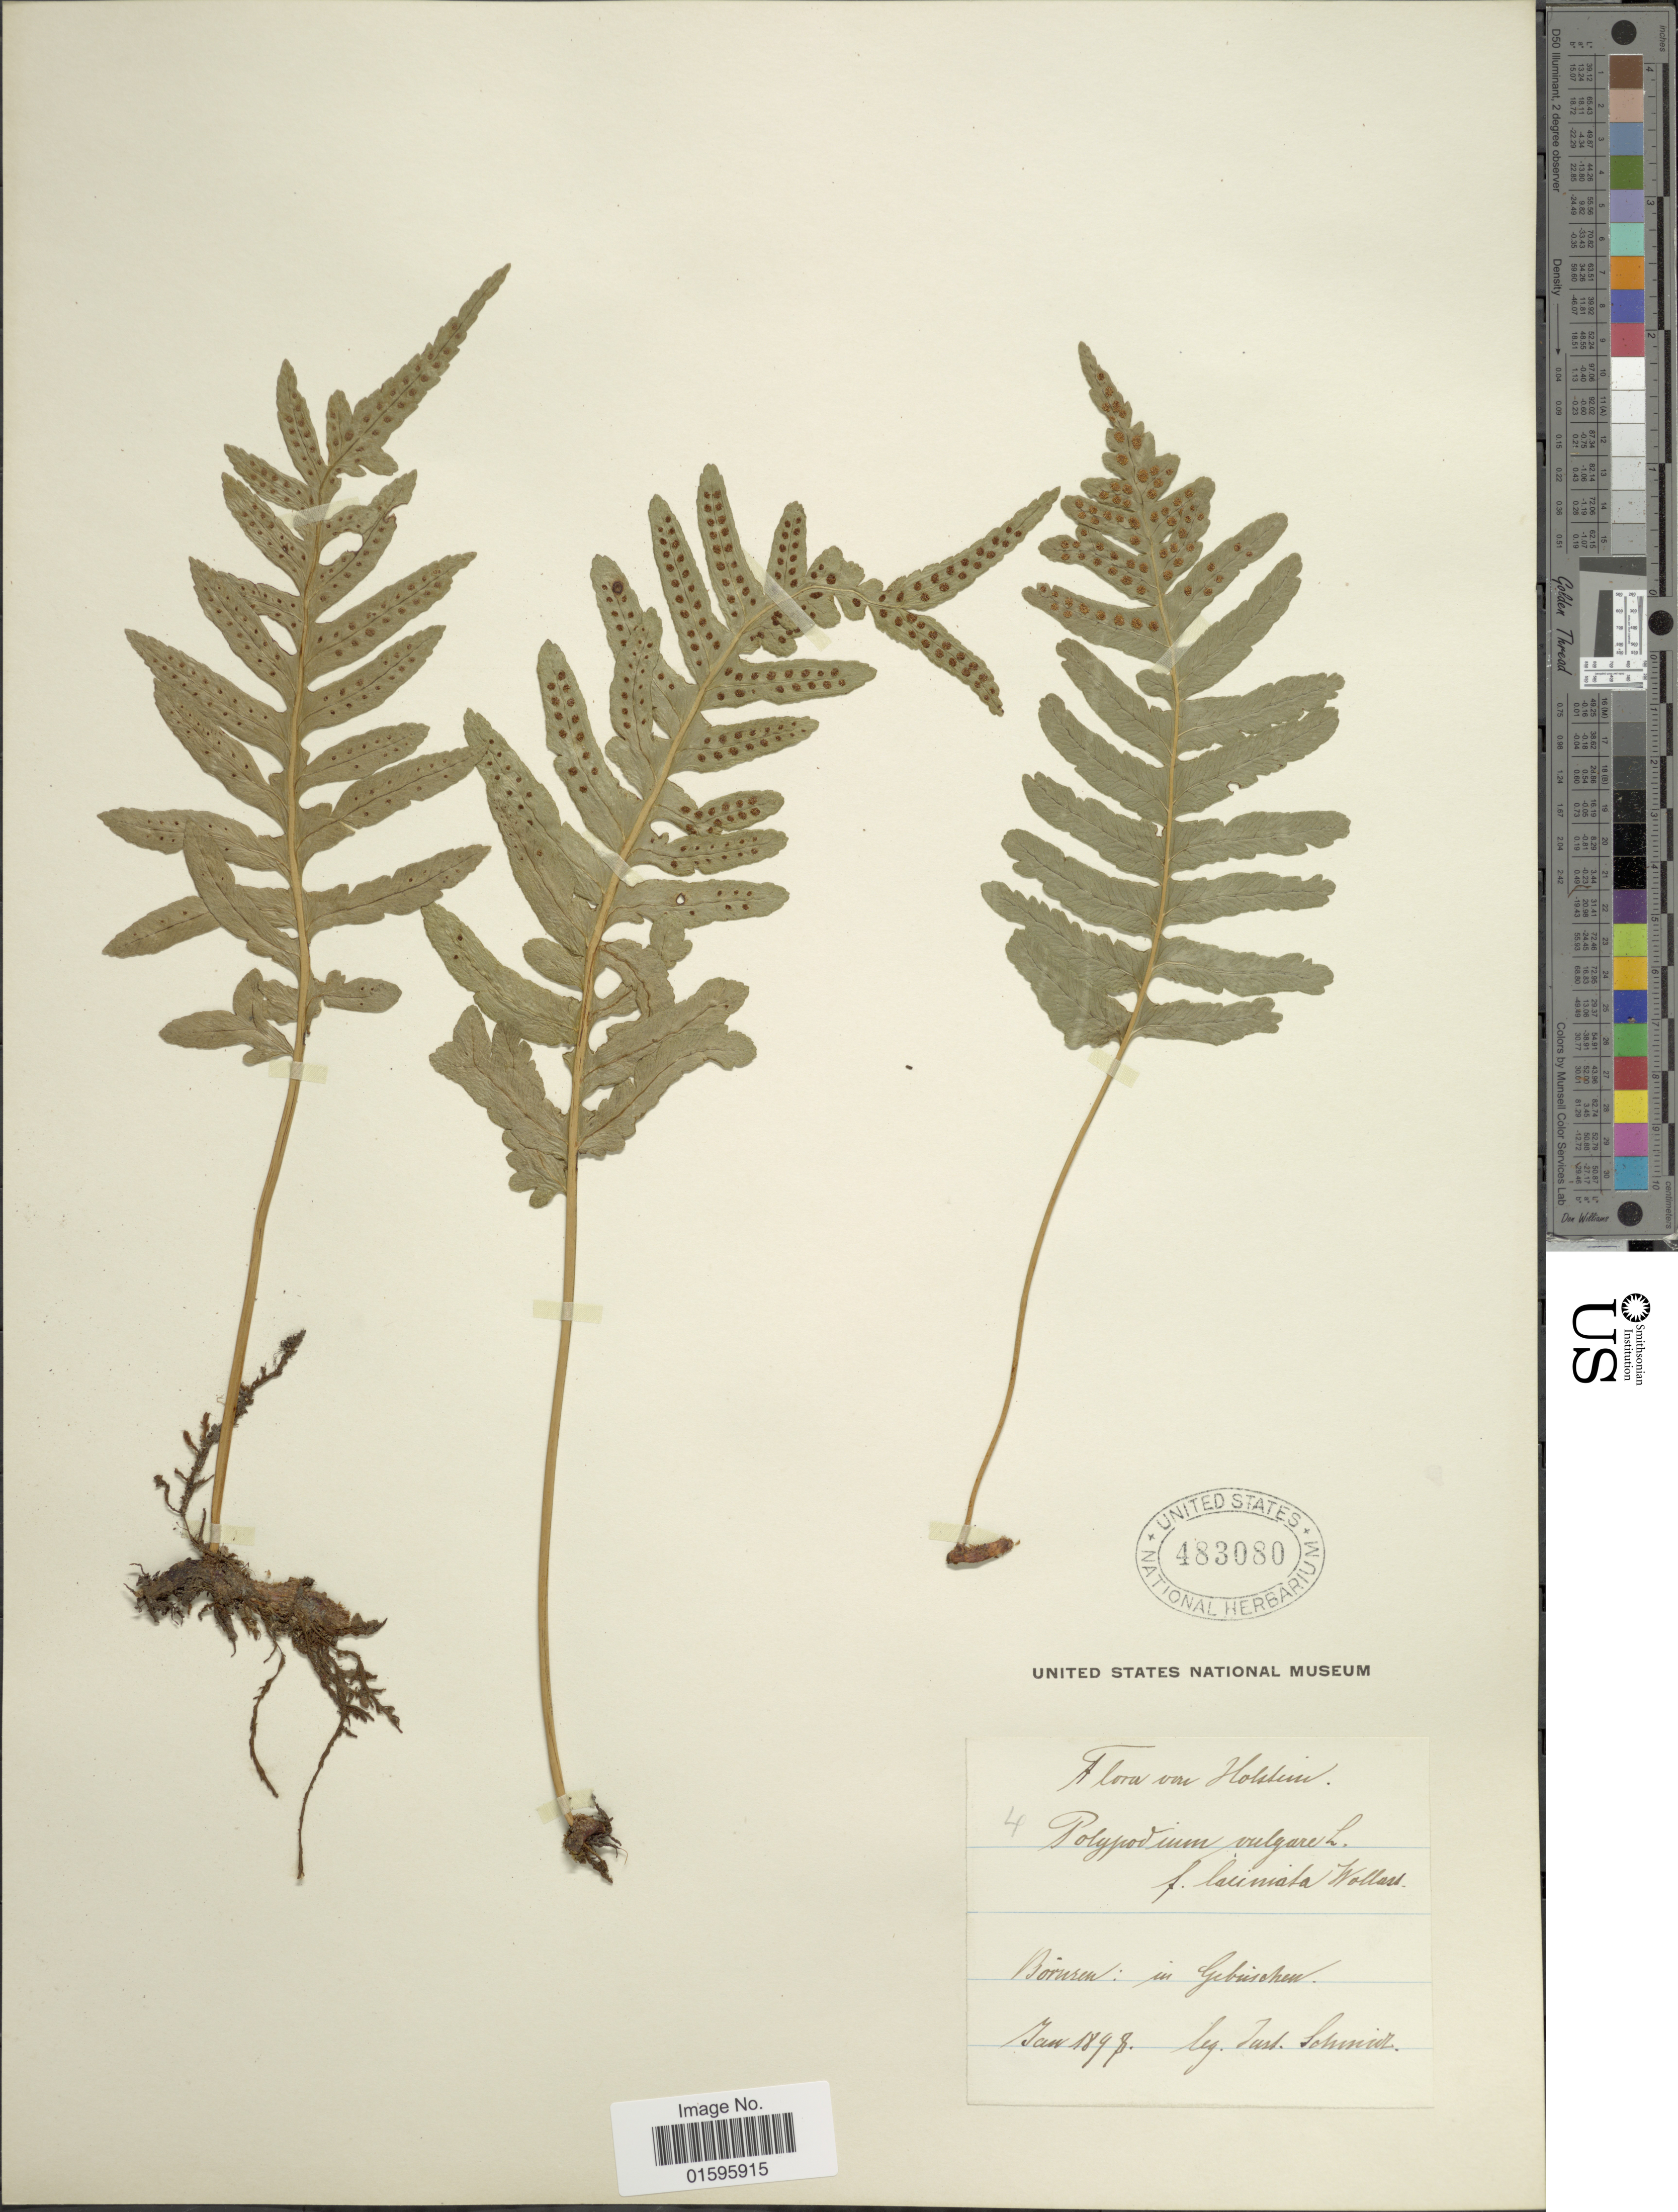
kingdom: Plantae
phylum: Tracheophyta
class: Polypodiopsida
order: Polypodiales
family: Polypodiaceae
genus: Polypodium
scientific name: Polypodium vulgare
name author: L.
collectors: J. Schmidt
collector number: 4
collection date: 1898-01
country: Germany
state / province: Schleswig-Holstein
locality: Holstein, Borusen: in Gubuschen [interpreted]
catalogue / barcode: US 483080